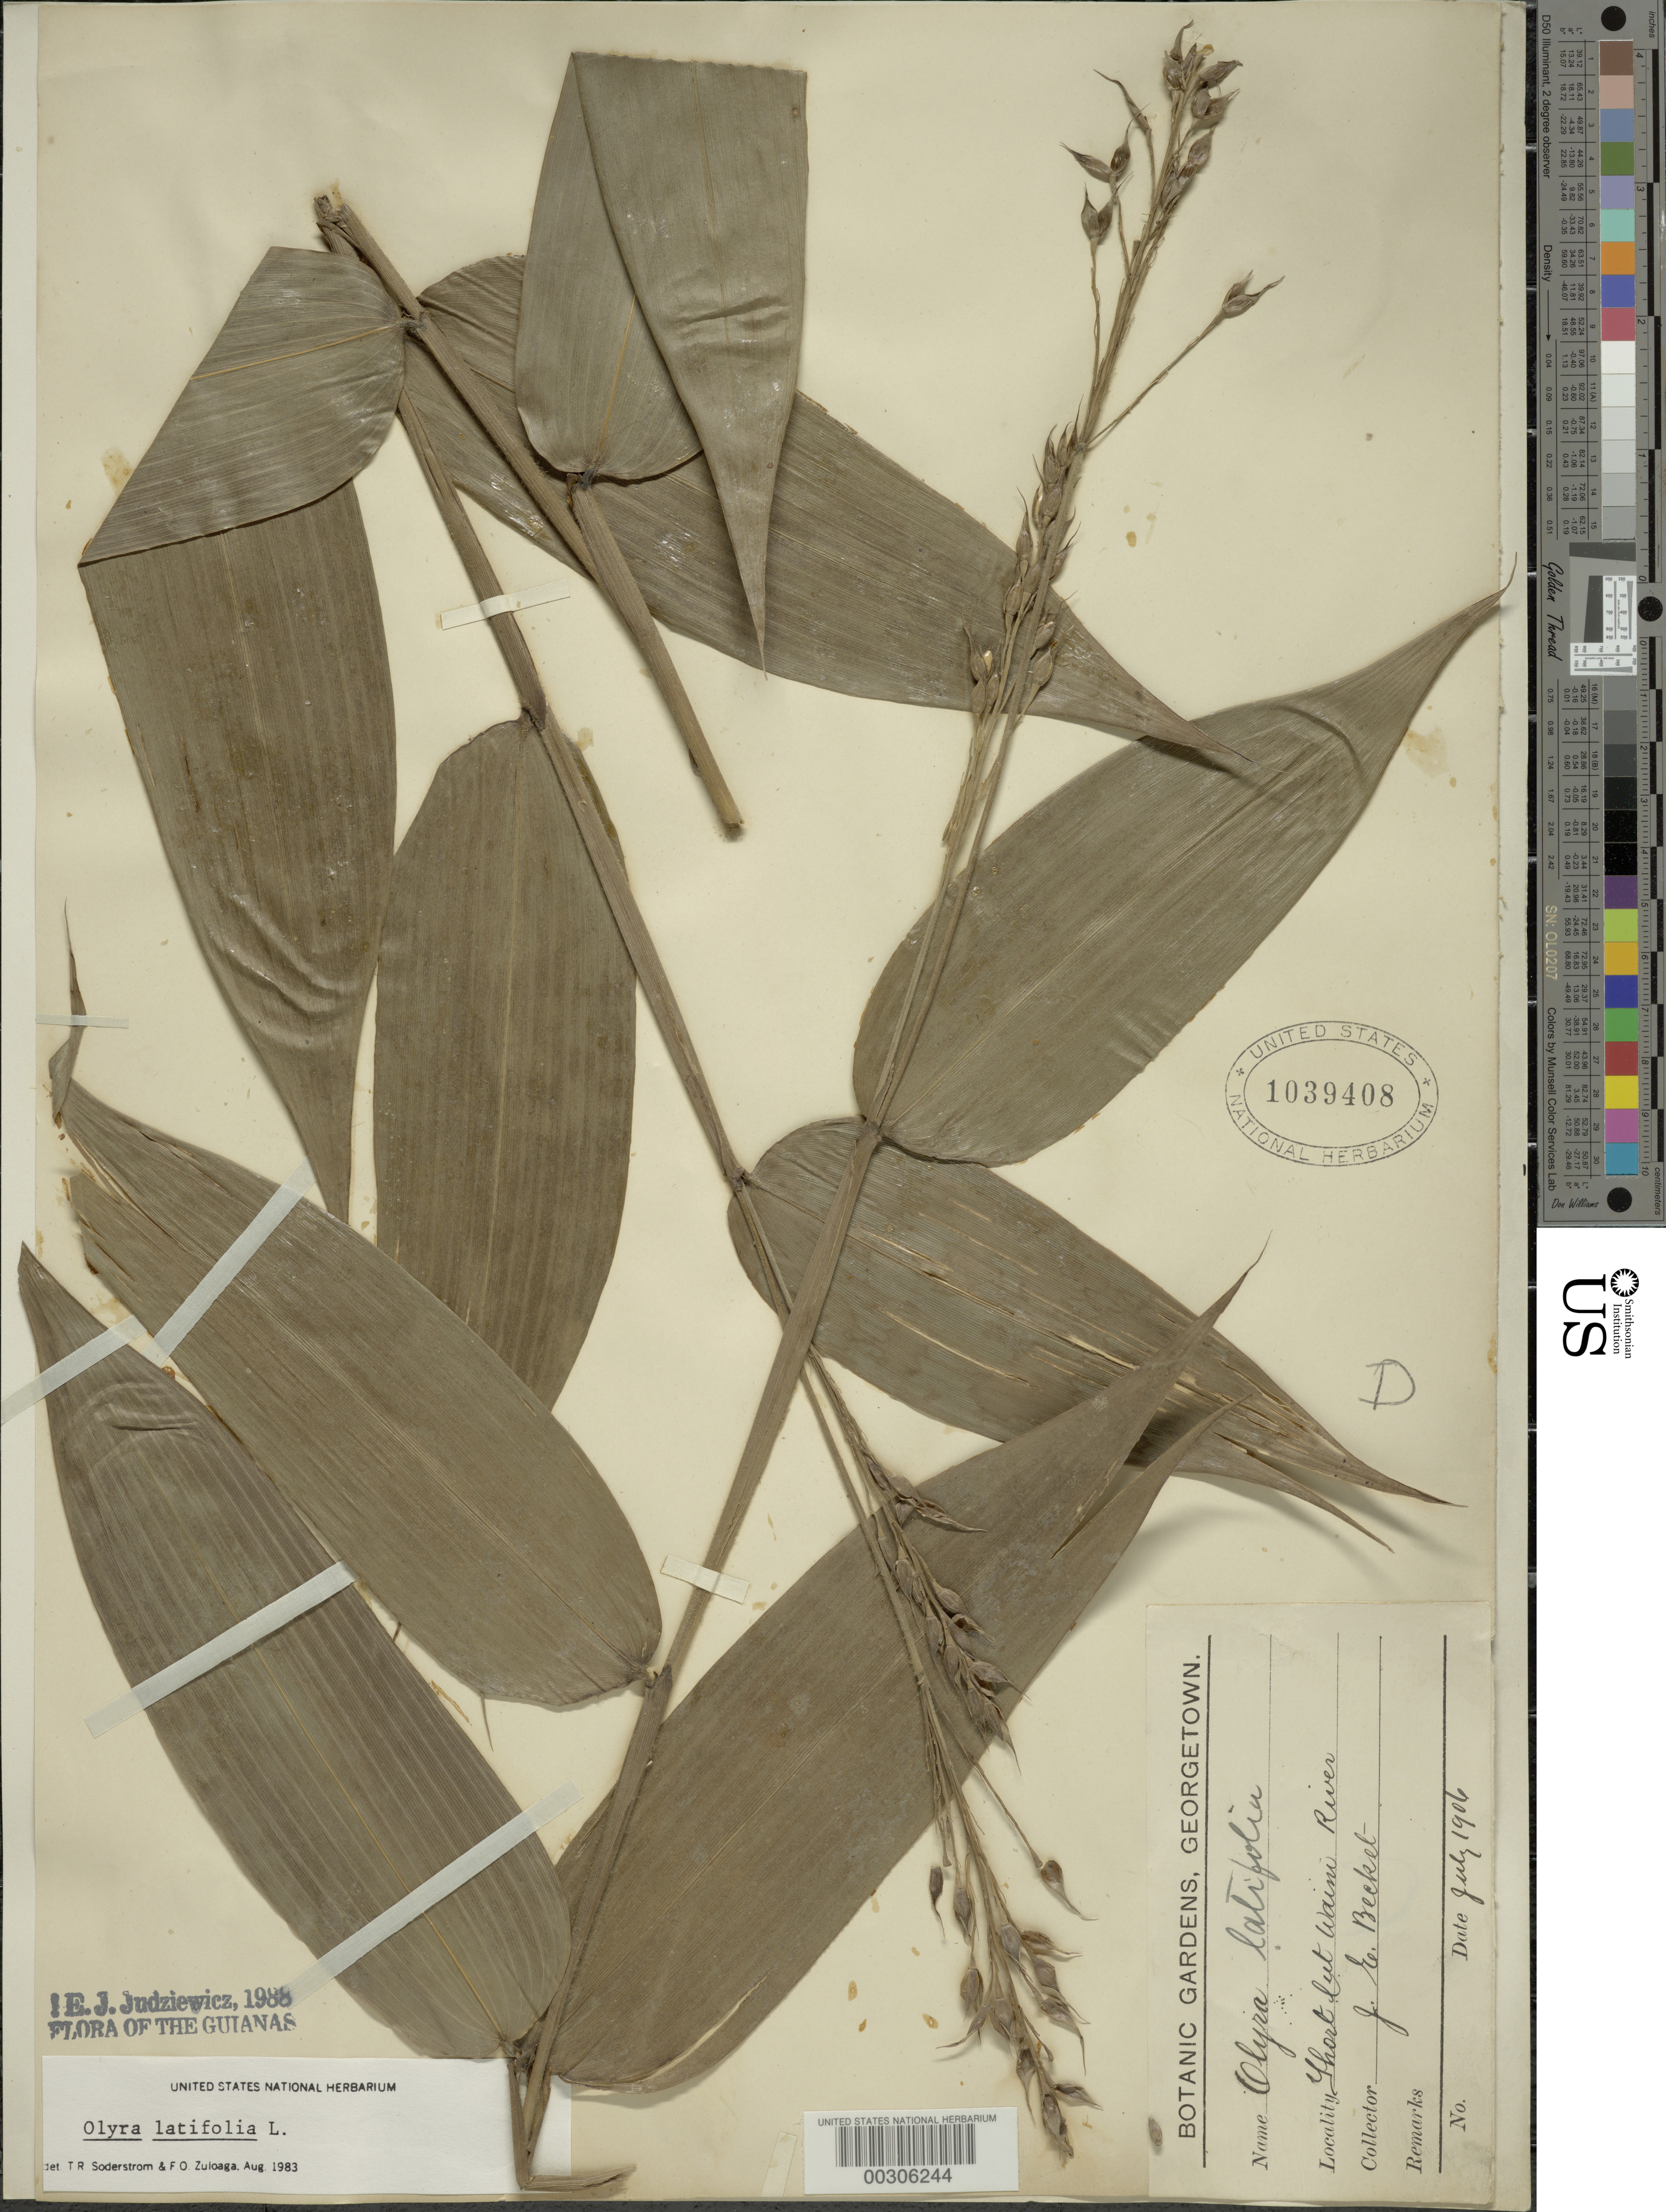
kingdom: Plantae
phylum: Tracheophyta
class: Liliopsida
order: Poales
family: Poaceae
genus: Olyra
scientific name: Olyra latifolia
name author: L.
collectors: J. Becket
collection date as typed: Jul 1906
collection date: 1906-07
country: Guyana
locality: Georgetown, waini river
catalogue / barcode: US 1039408